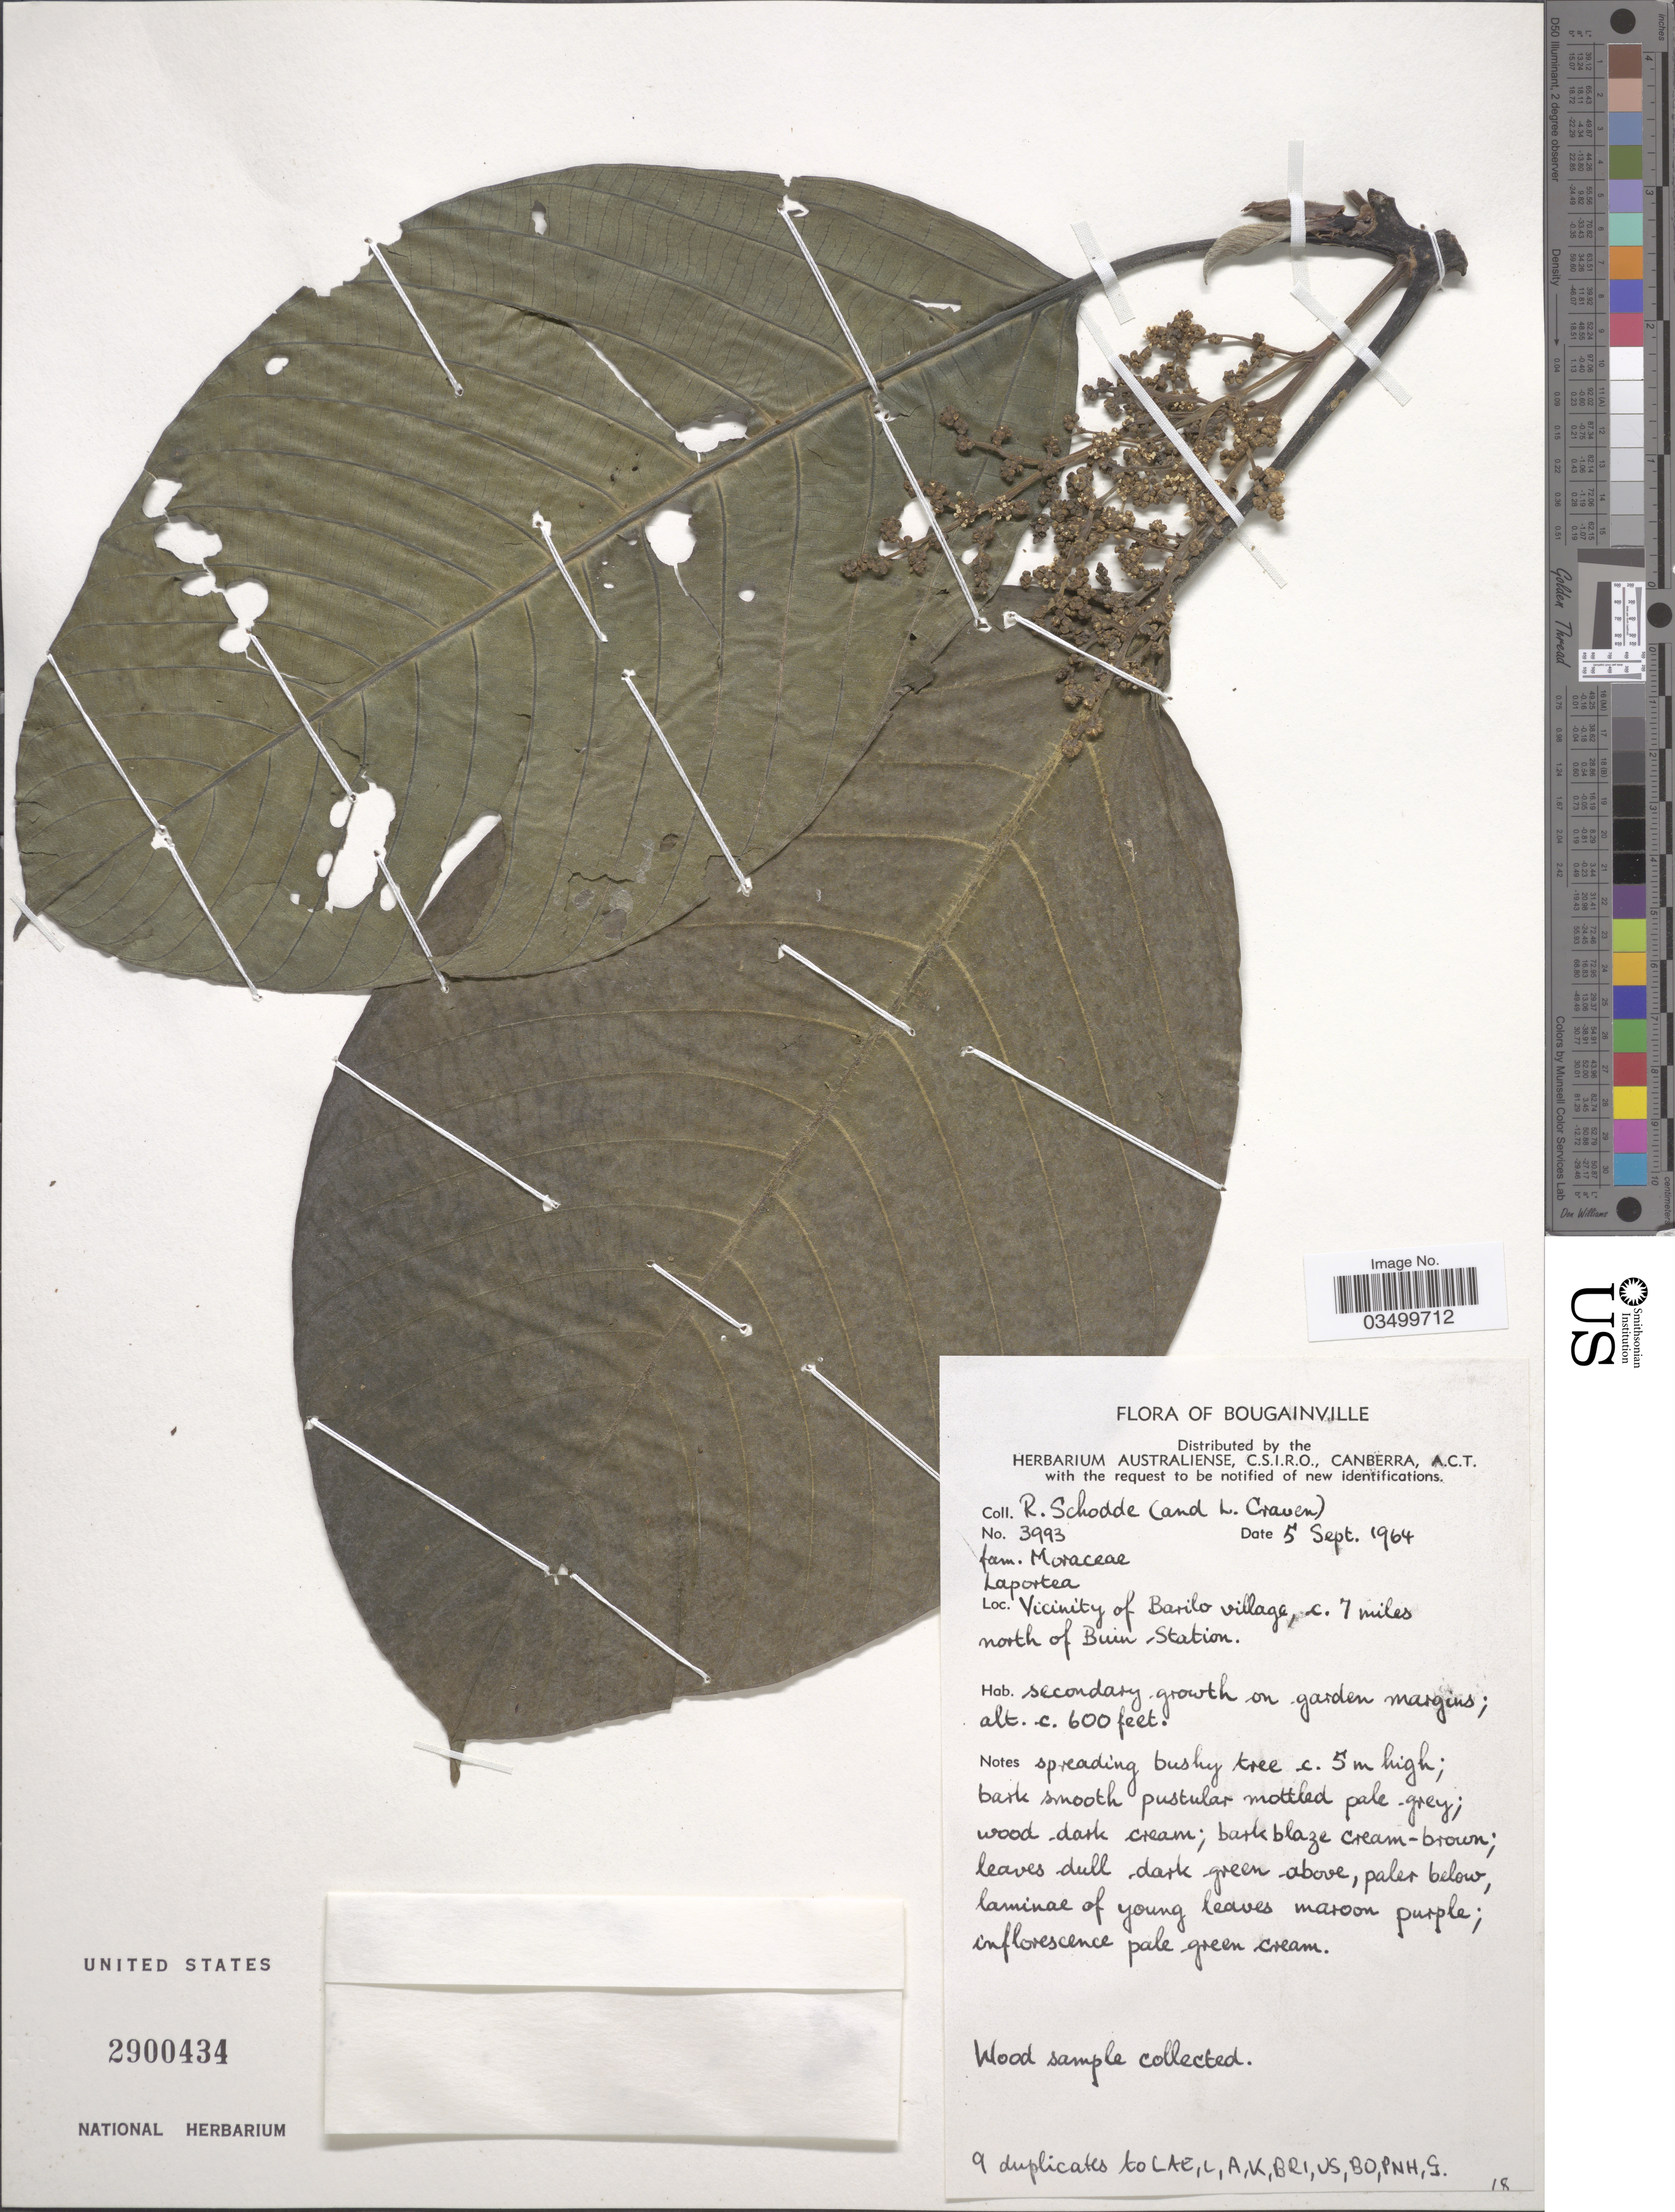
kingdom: Plantae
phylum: Tracheophyta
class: Magnoliopsida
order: Rosales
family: Urticaceae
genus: Laportea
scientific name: Laportea sp.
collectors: R. Schodde & L. A. Craven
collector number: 3993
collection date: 1964-09-05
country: Papua New Guinea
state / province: Bougainville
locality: Vicinity of Barilo village, c. 7 miles north of Buin Station.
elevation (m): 183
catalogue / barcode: US 2900434